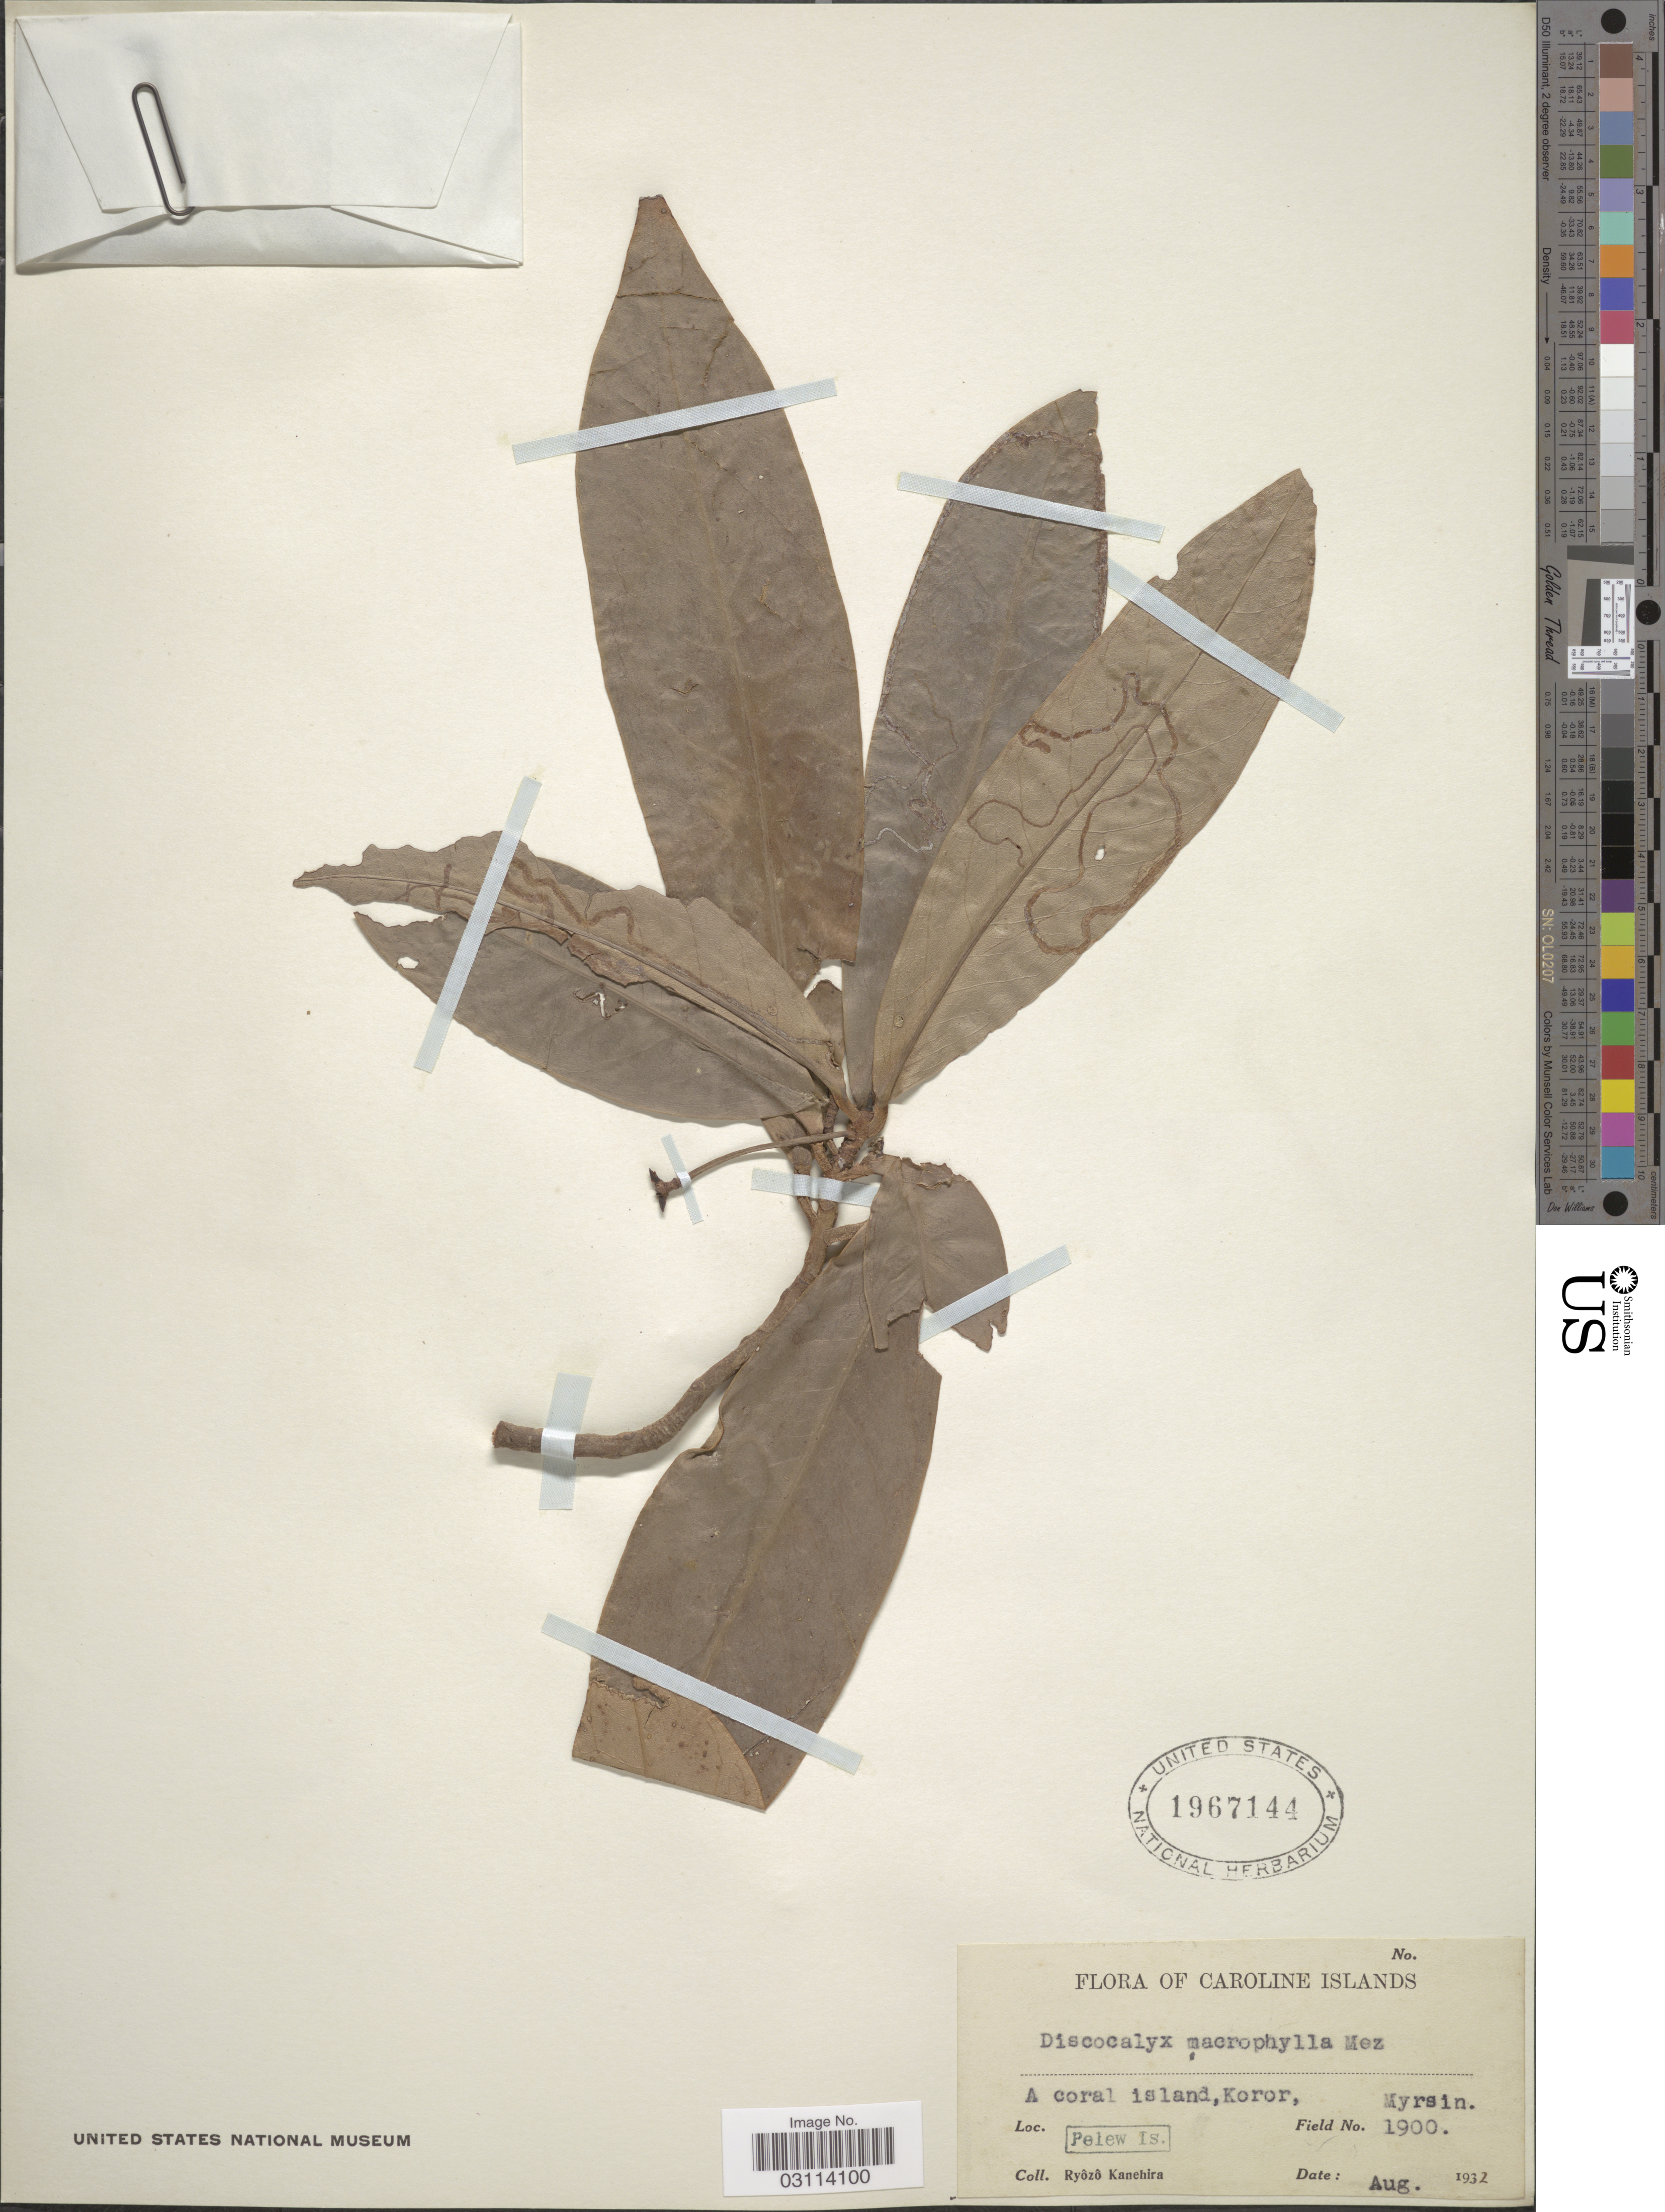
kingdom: Plantae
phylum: Tracheophyta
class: Magnoliopsida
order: Ericales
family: Primulaceae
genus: Discocalyx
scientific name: Discocalyx palauensis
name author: Hosok.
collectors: R. Kanehira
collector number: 1900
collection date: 1932-08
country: Palau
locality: Caroline Islands. A coral island, Koror, Pelew Is.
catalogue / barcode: US 1967144